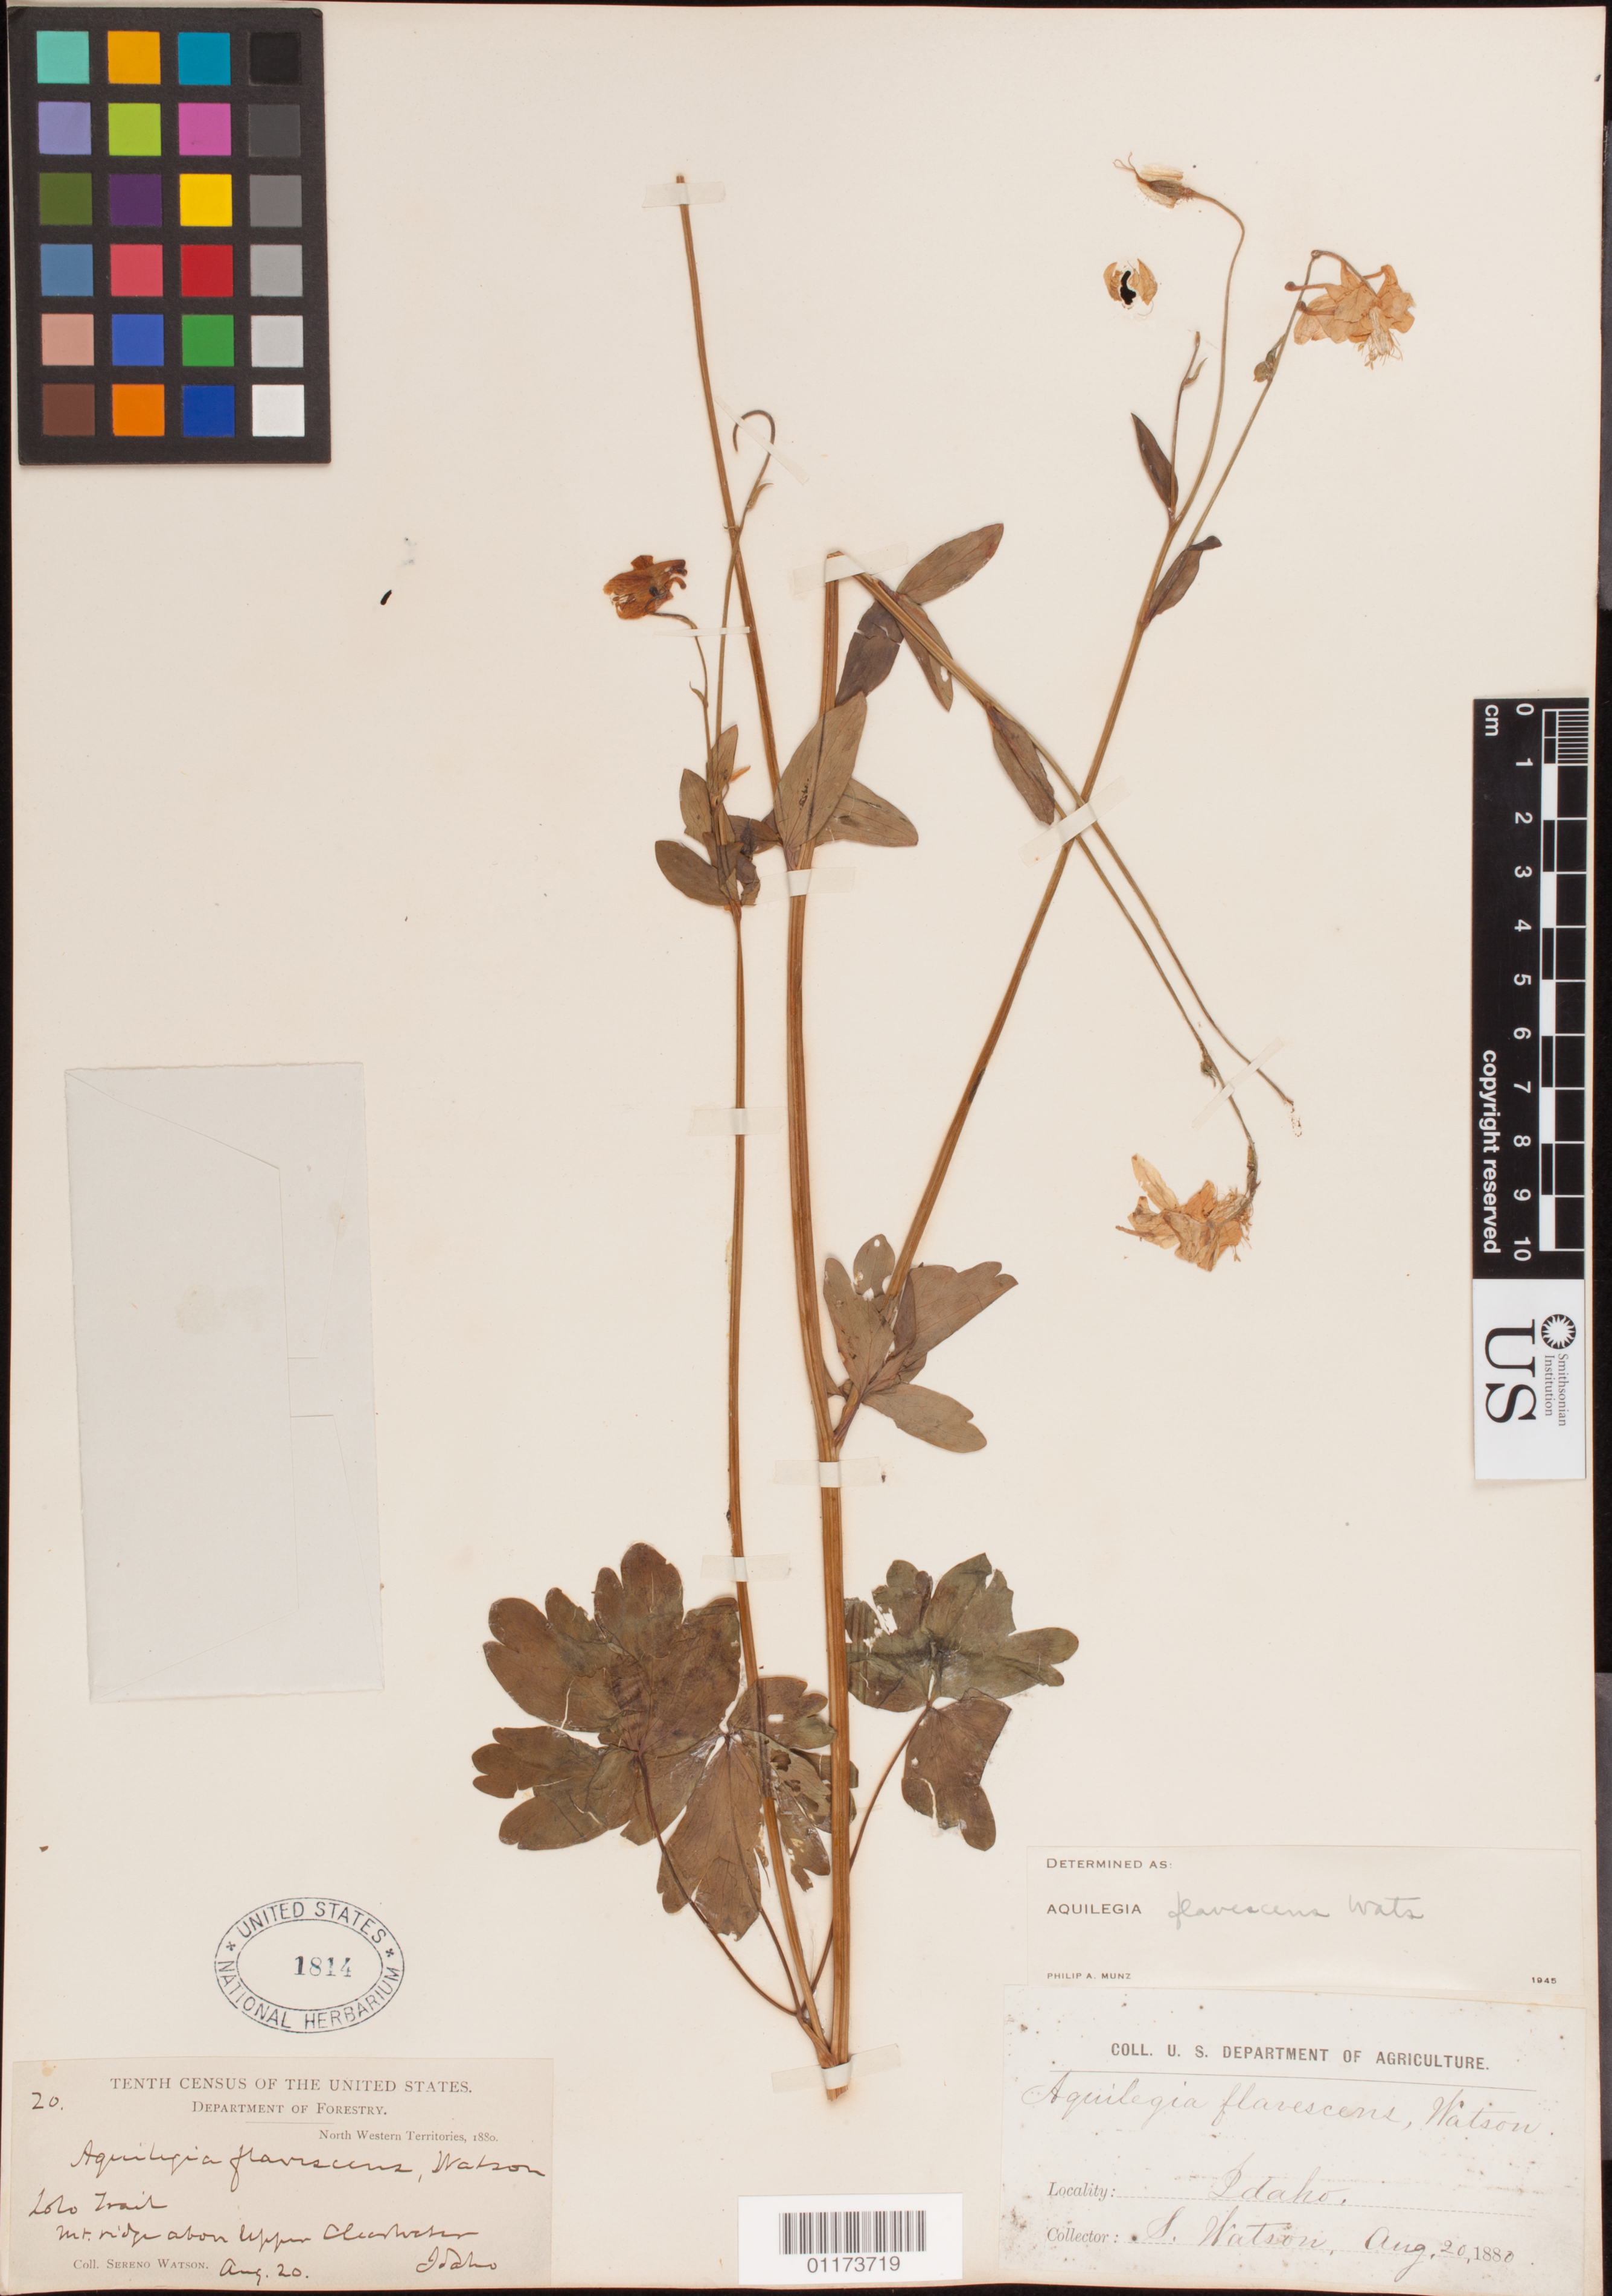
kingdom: Plantae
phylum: Tracheophyta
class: Magnoliopsida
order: Ranunculales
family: Ranunculaceae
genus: Aquilegia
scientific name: Aquilegia flavescens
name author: S. Watson in C. King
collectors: S. Watson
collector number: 20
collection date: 1880-08-20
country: United States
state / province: Idaho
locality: Mt. ridge above upper Clear Water.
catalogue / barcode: US 1814